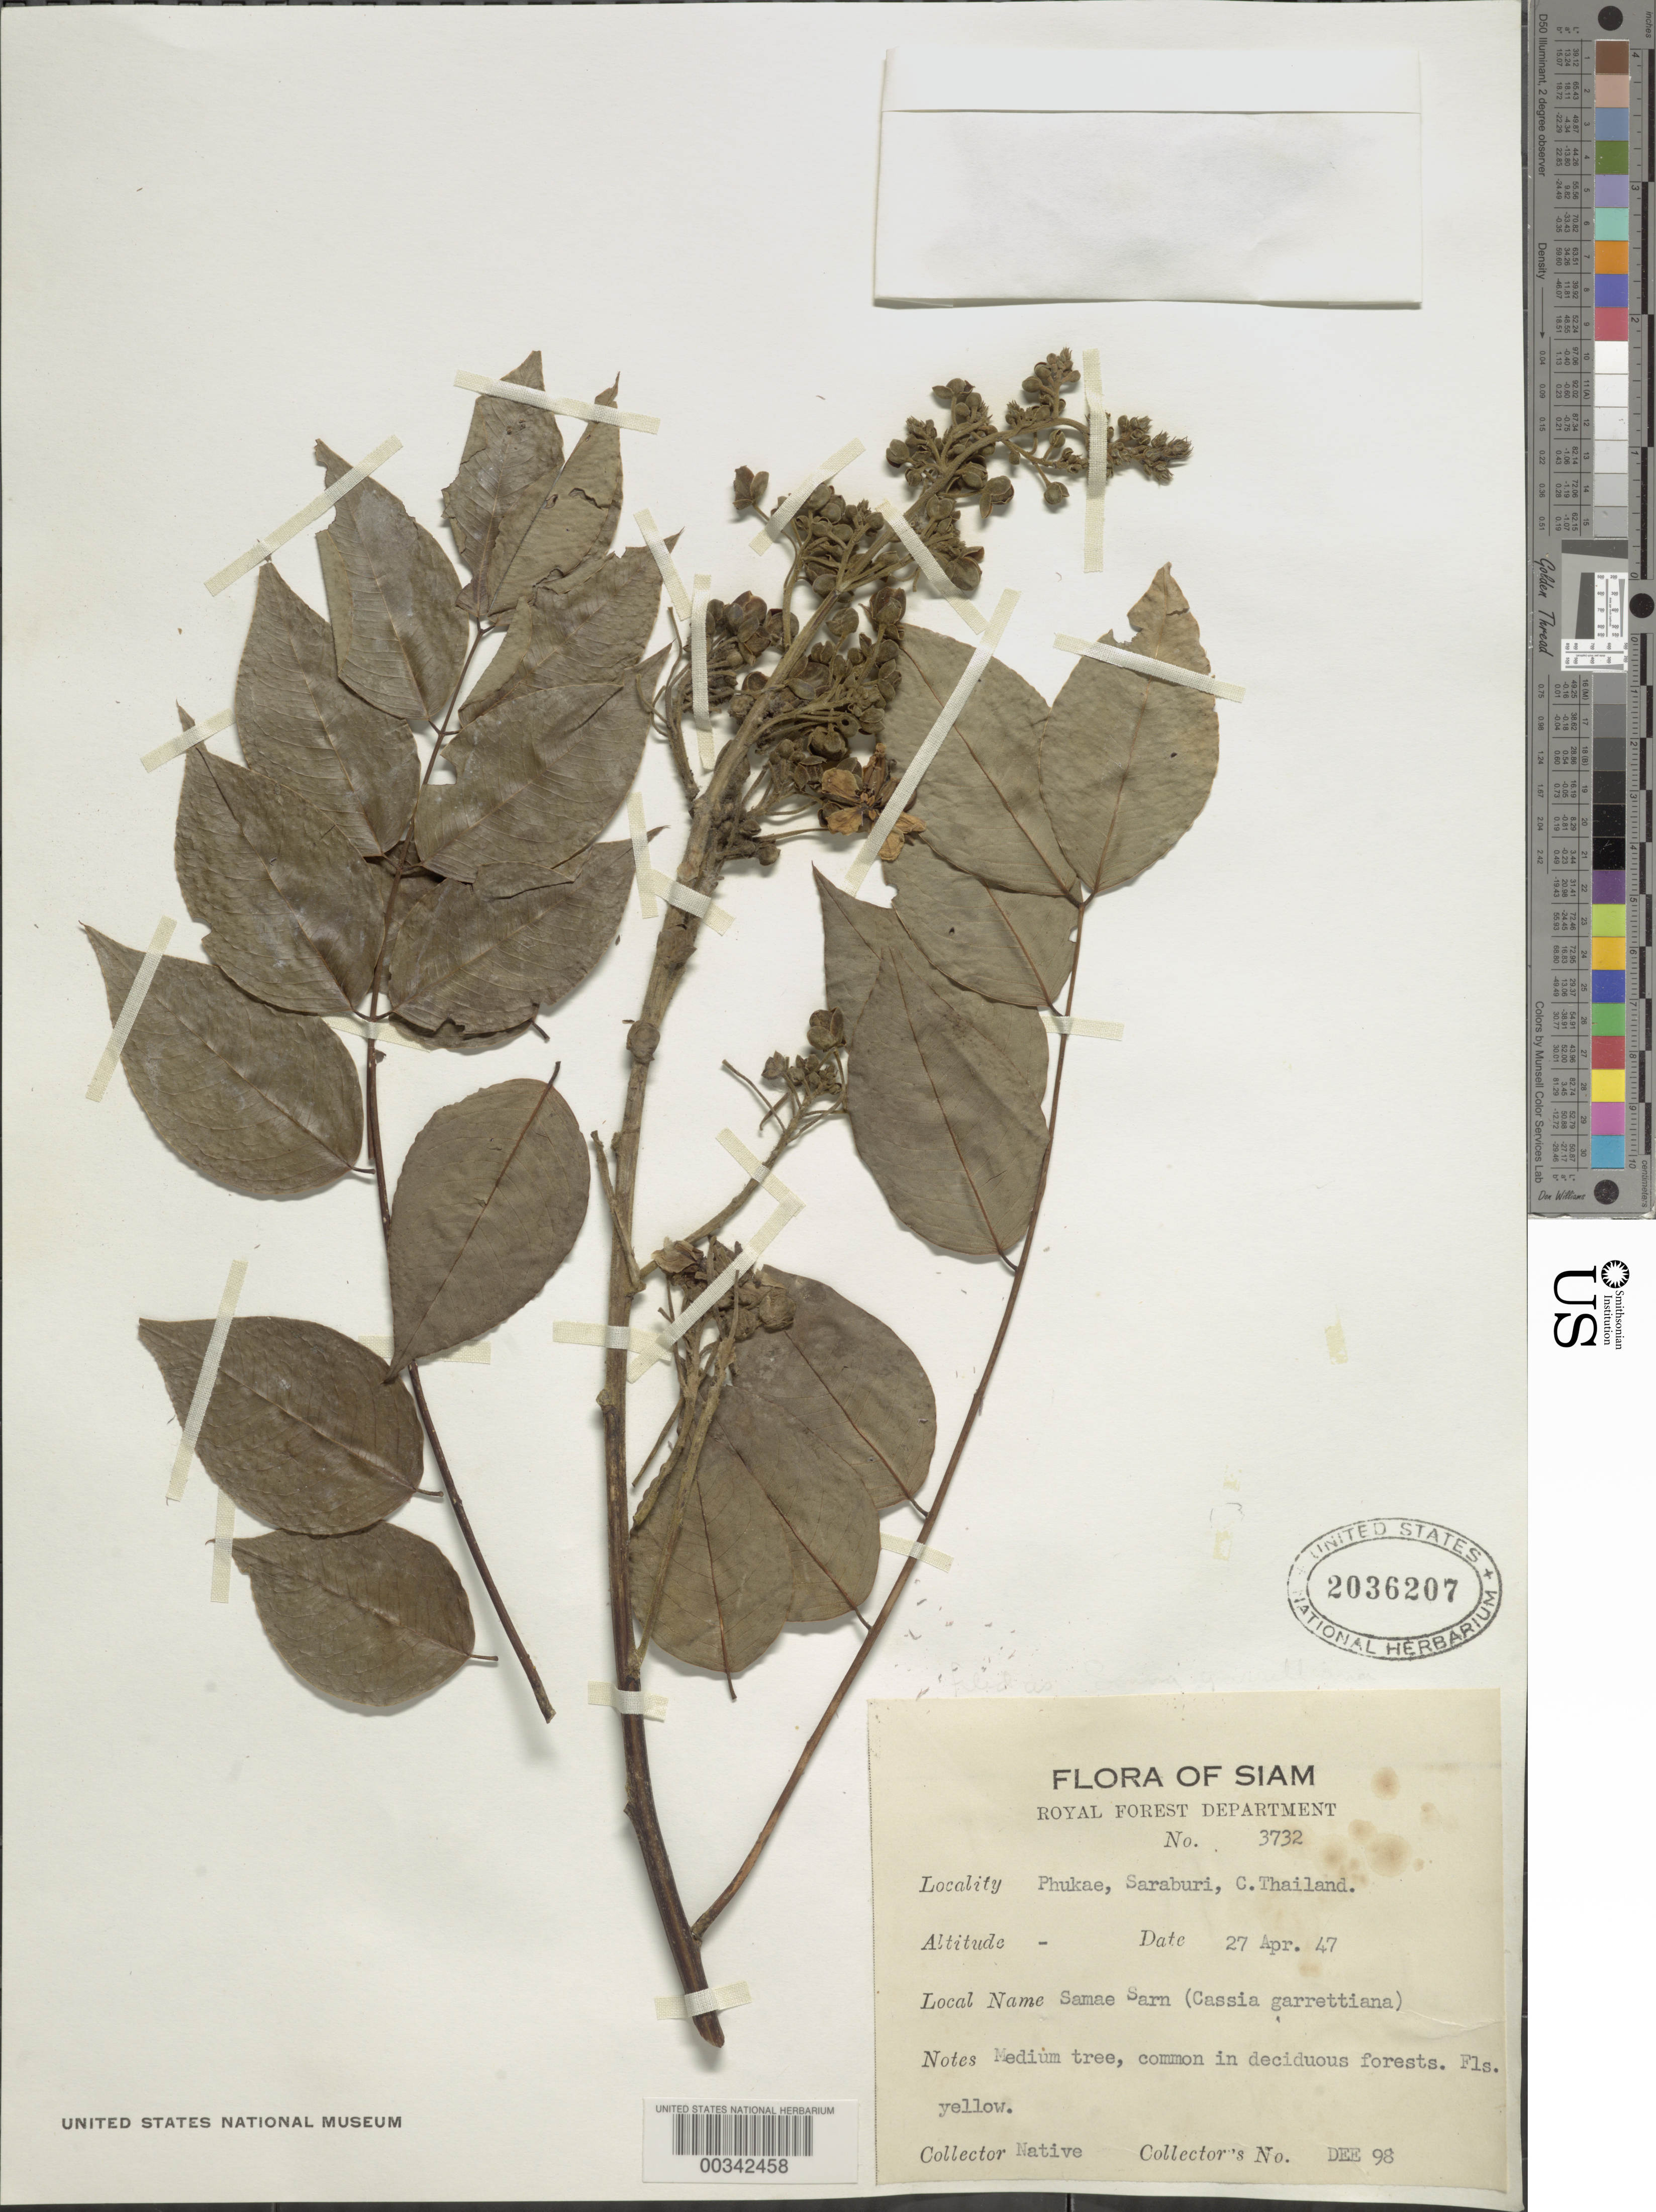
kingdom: Plantae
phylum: Tracheophyta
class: Magnoliopsida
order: Fabales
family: Fabaceae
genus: Senna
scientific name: Senna garrettiana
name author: (Craib) H.S. Irwin & Barneby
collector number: Dee 98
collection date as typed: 27 Apr 1947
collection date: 1947-04-27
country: Thailand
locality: Phukae, saraburi, c. thailand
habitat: Deciduous forests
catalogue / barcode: US 2036207